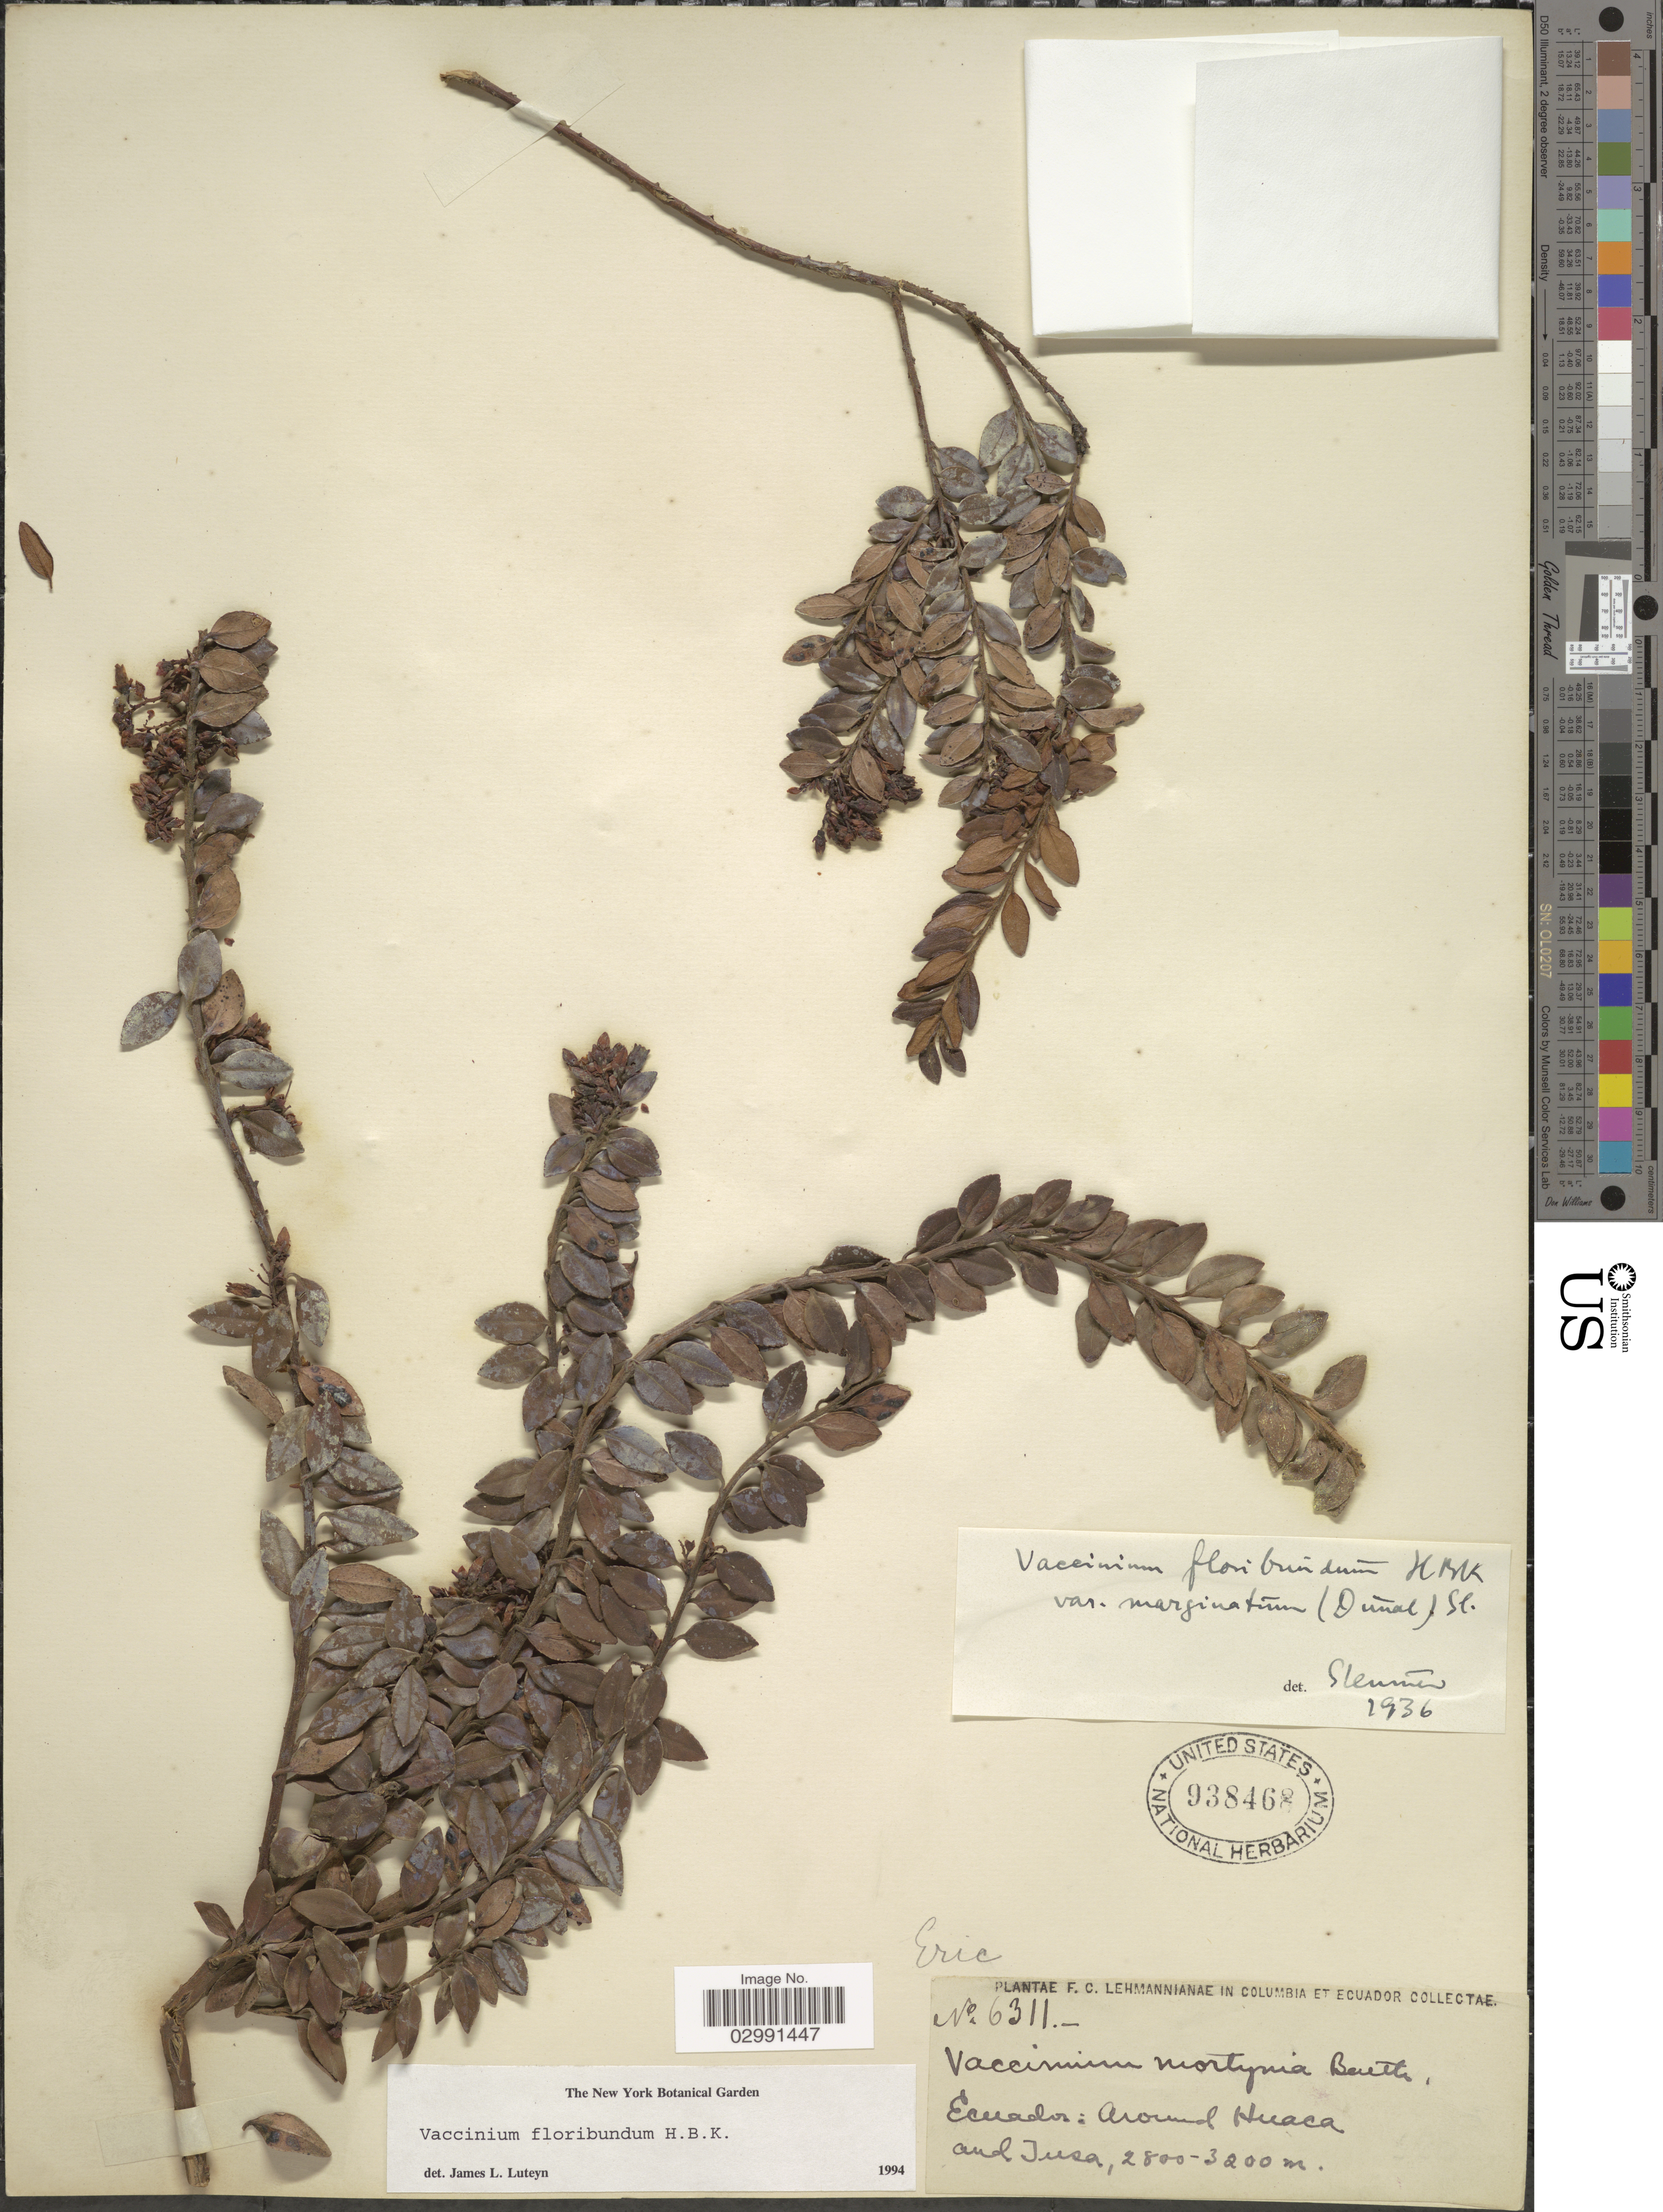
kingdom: Plantae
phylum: Tracheophyta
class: Magnoliopsida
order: Ericales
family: Ericaceae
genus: Vaccinium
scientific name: Vaccinium floribundum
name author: Kunth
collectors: F. C. Lehmann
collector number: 6311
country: Ecuador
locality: Around Huaca and Jusa.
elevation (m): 2800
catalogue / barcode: US 938468